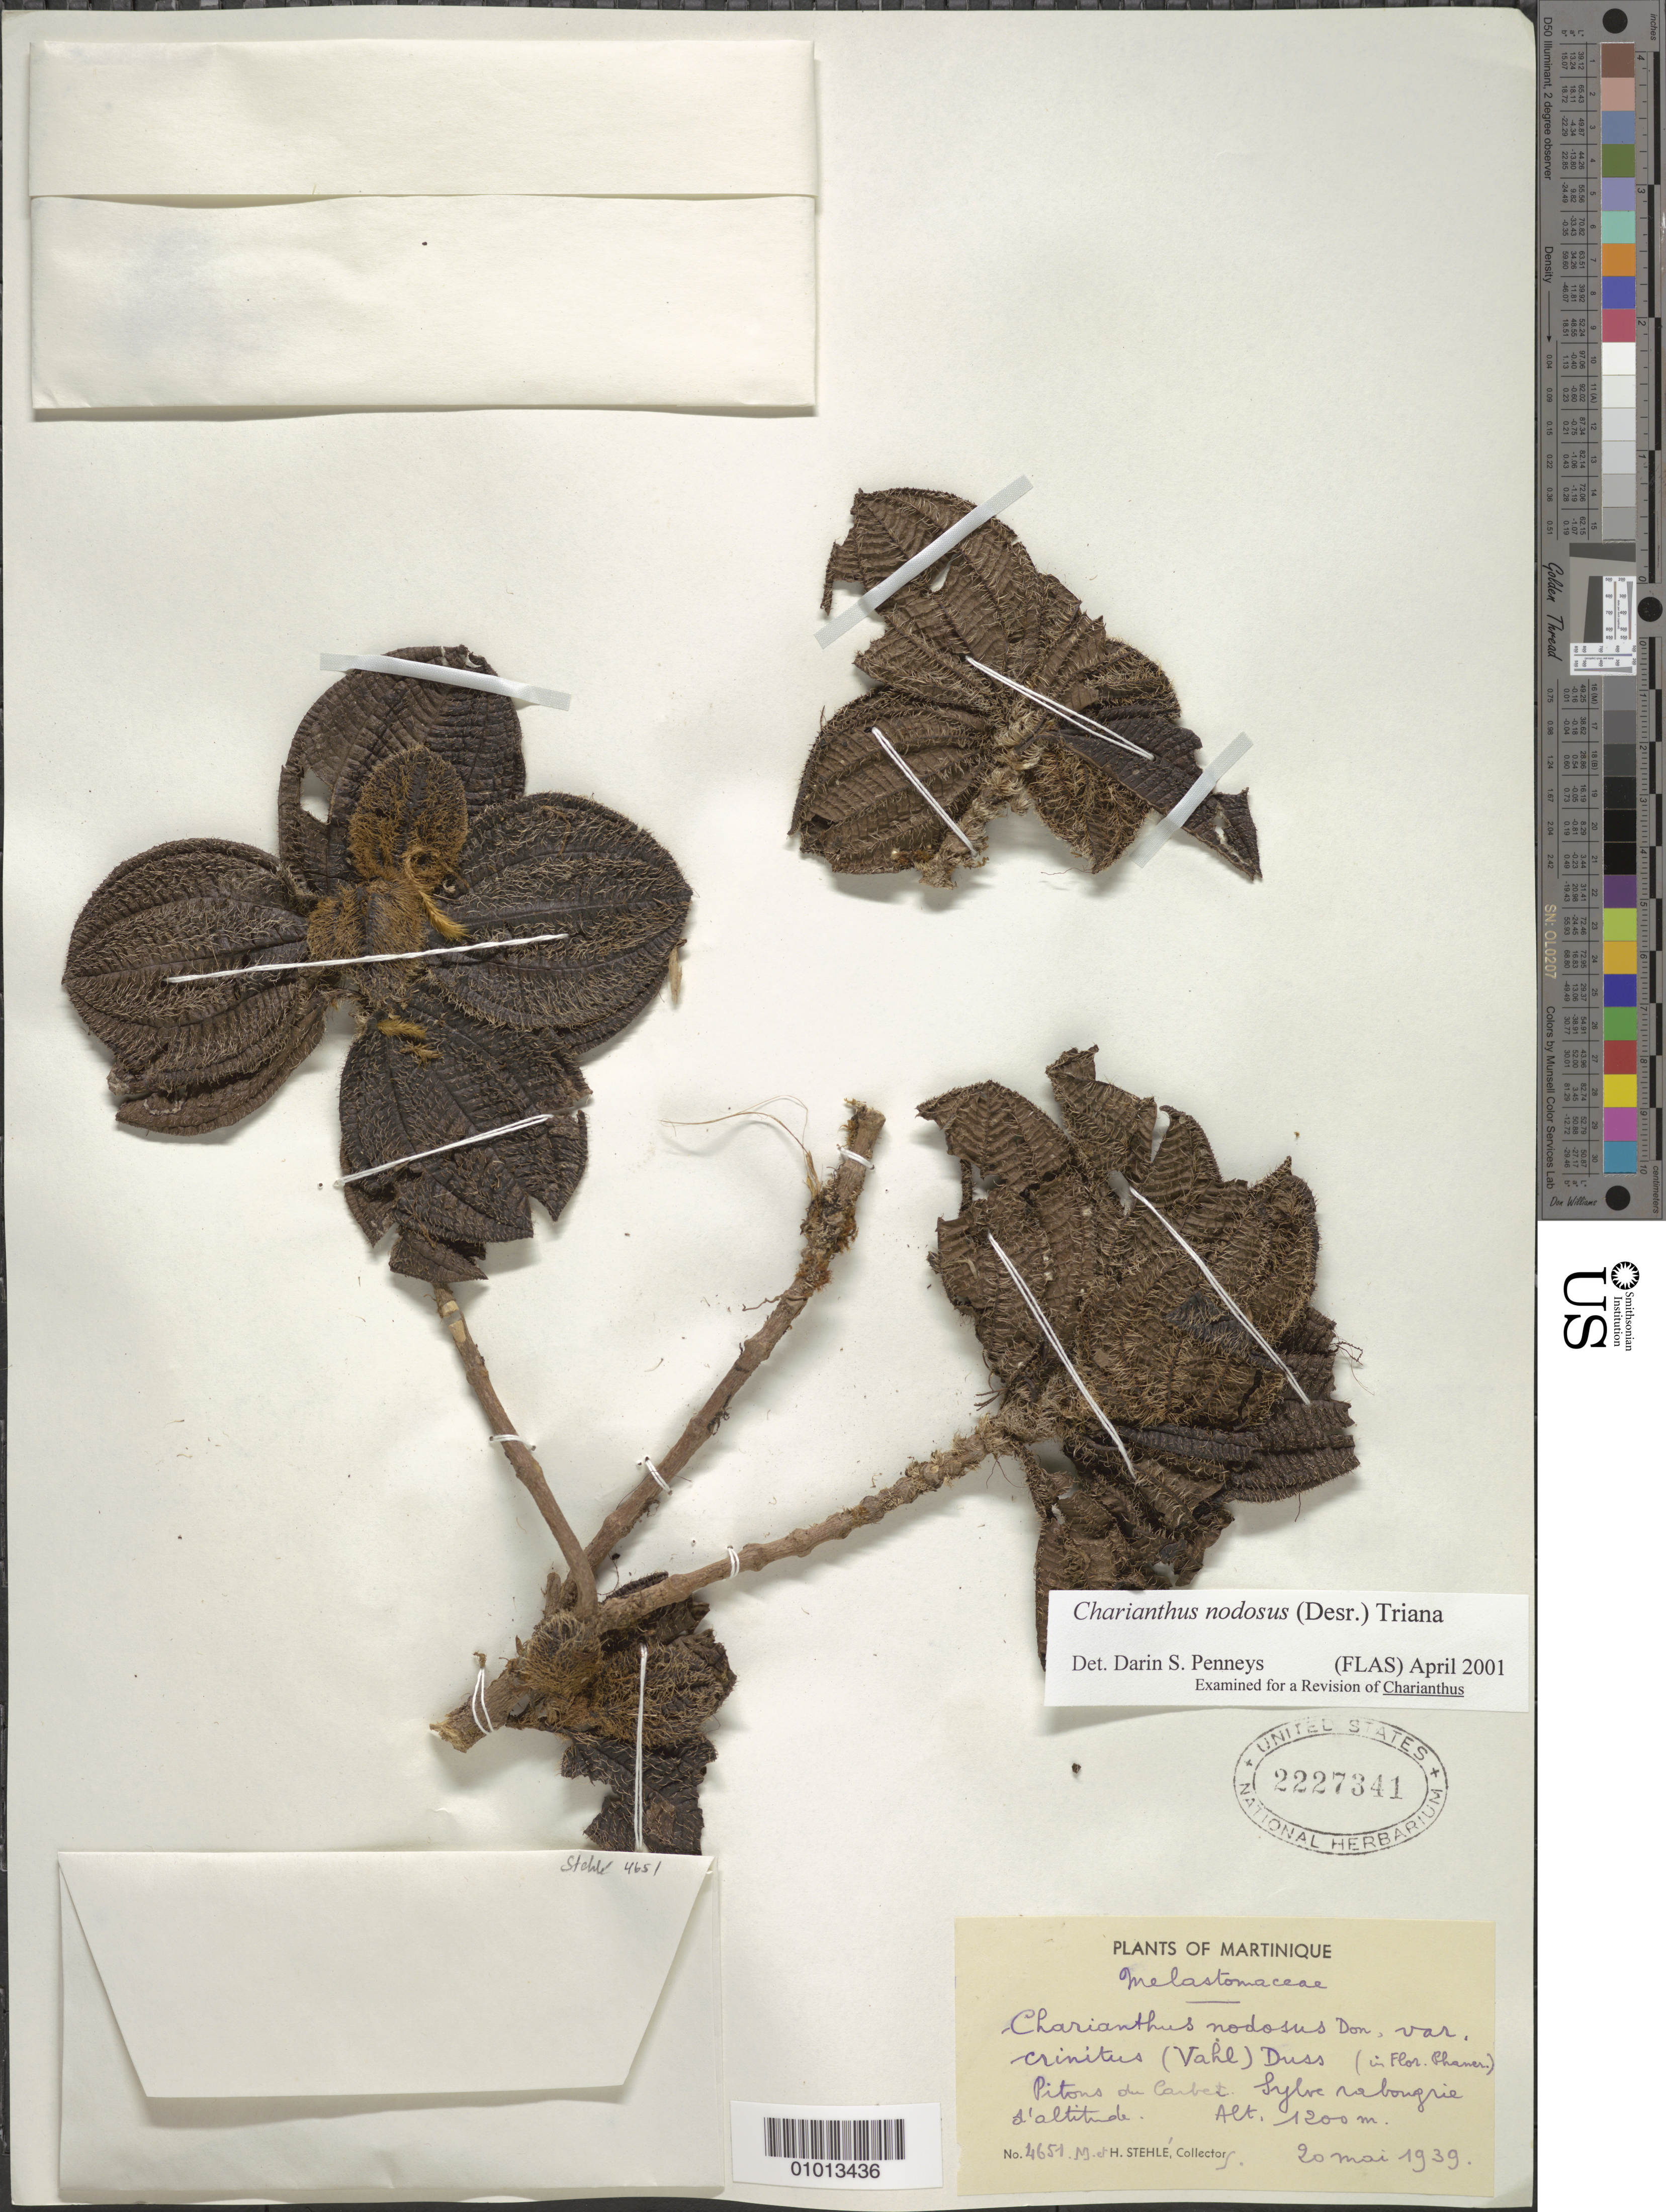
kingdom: Plantae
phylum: Tracheophyta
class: Magnoliopsida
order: Myrtales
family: Melastomataceae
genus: Charianthus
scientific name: Charianthus nodosus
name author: (Desr.) Triana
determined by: Penneys, D. S.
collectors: H. Stehlé & M. Stehlé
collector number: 4651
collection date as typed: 20 May 1939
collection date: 1939-05-20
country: Martinique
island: Martinique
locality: Pitons du Carbet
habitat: Sylva rabougrie d'altitude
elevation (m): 1200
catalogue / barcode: US 2227341